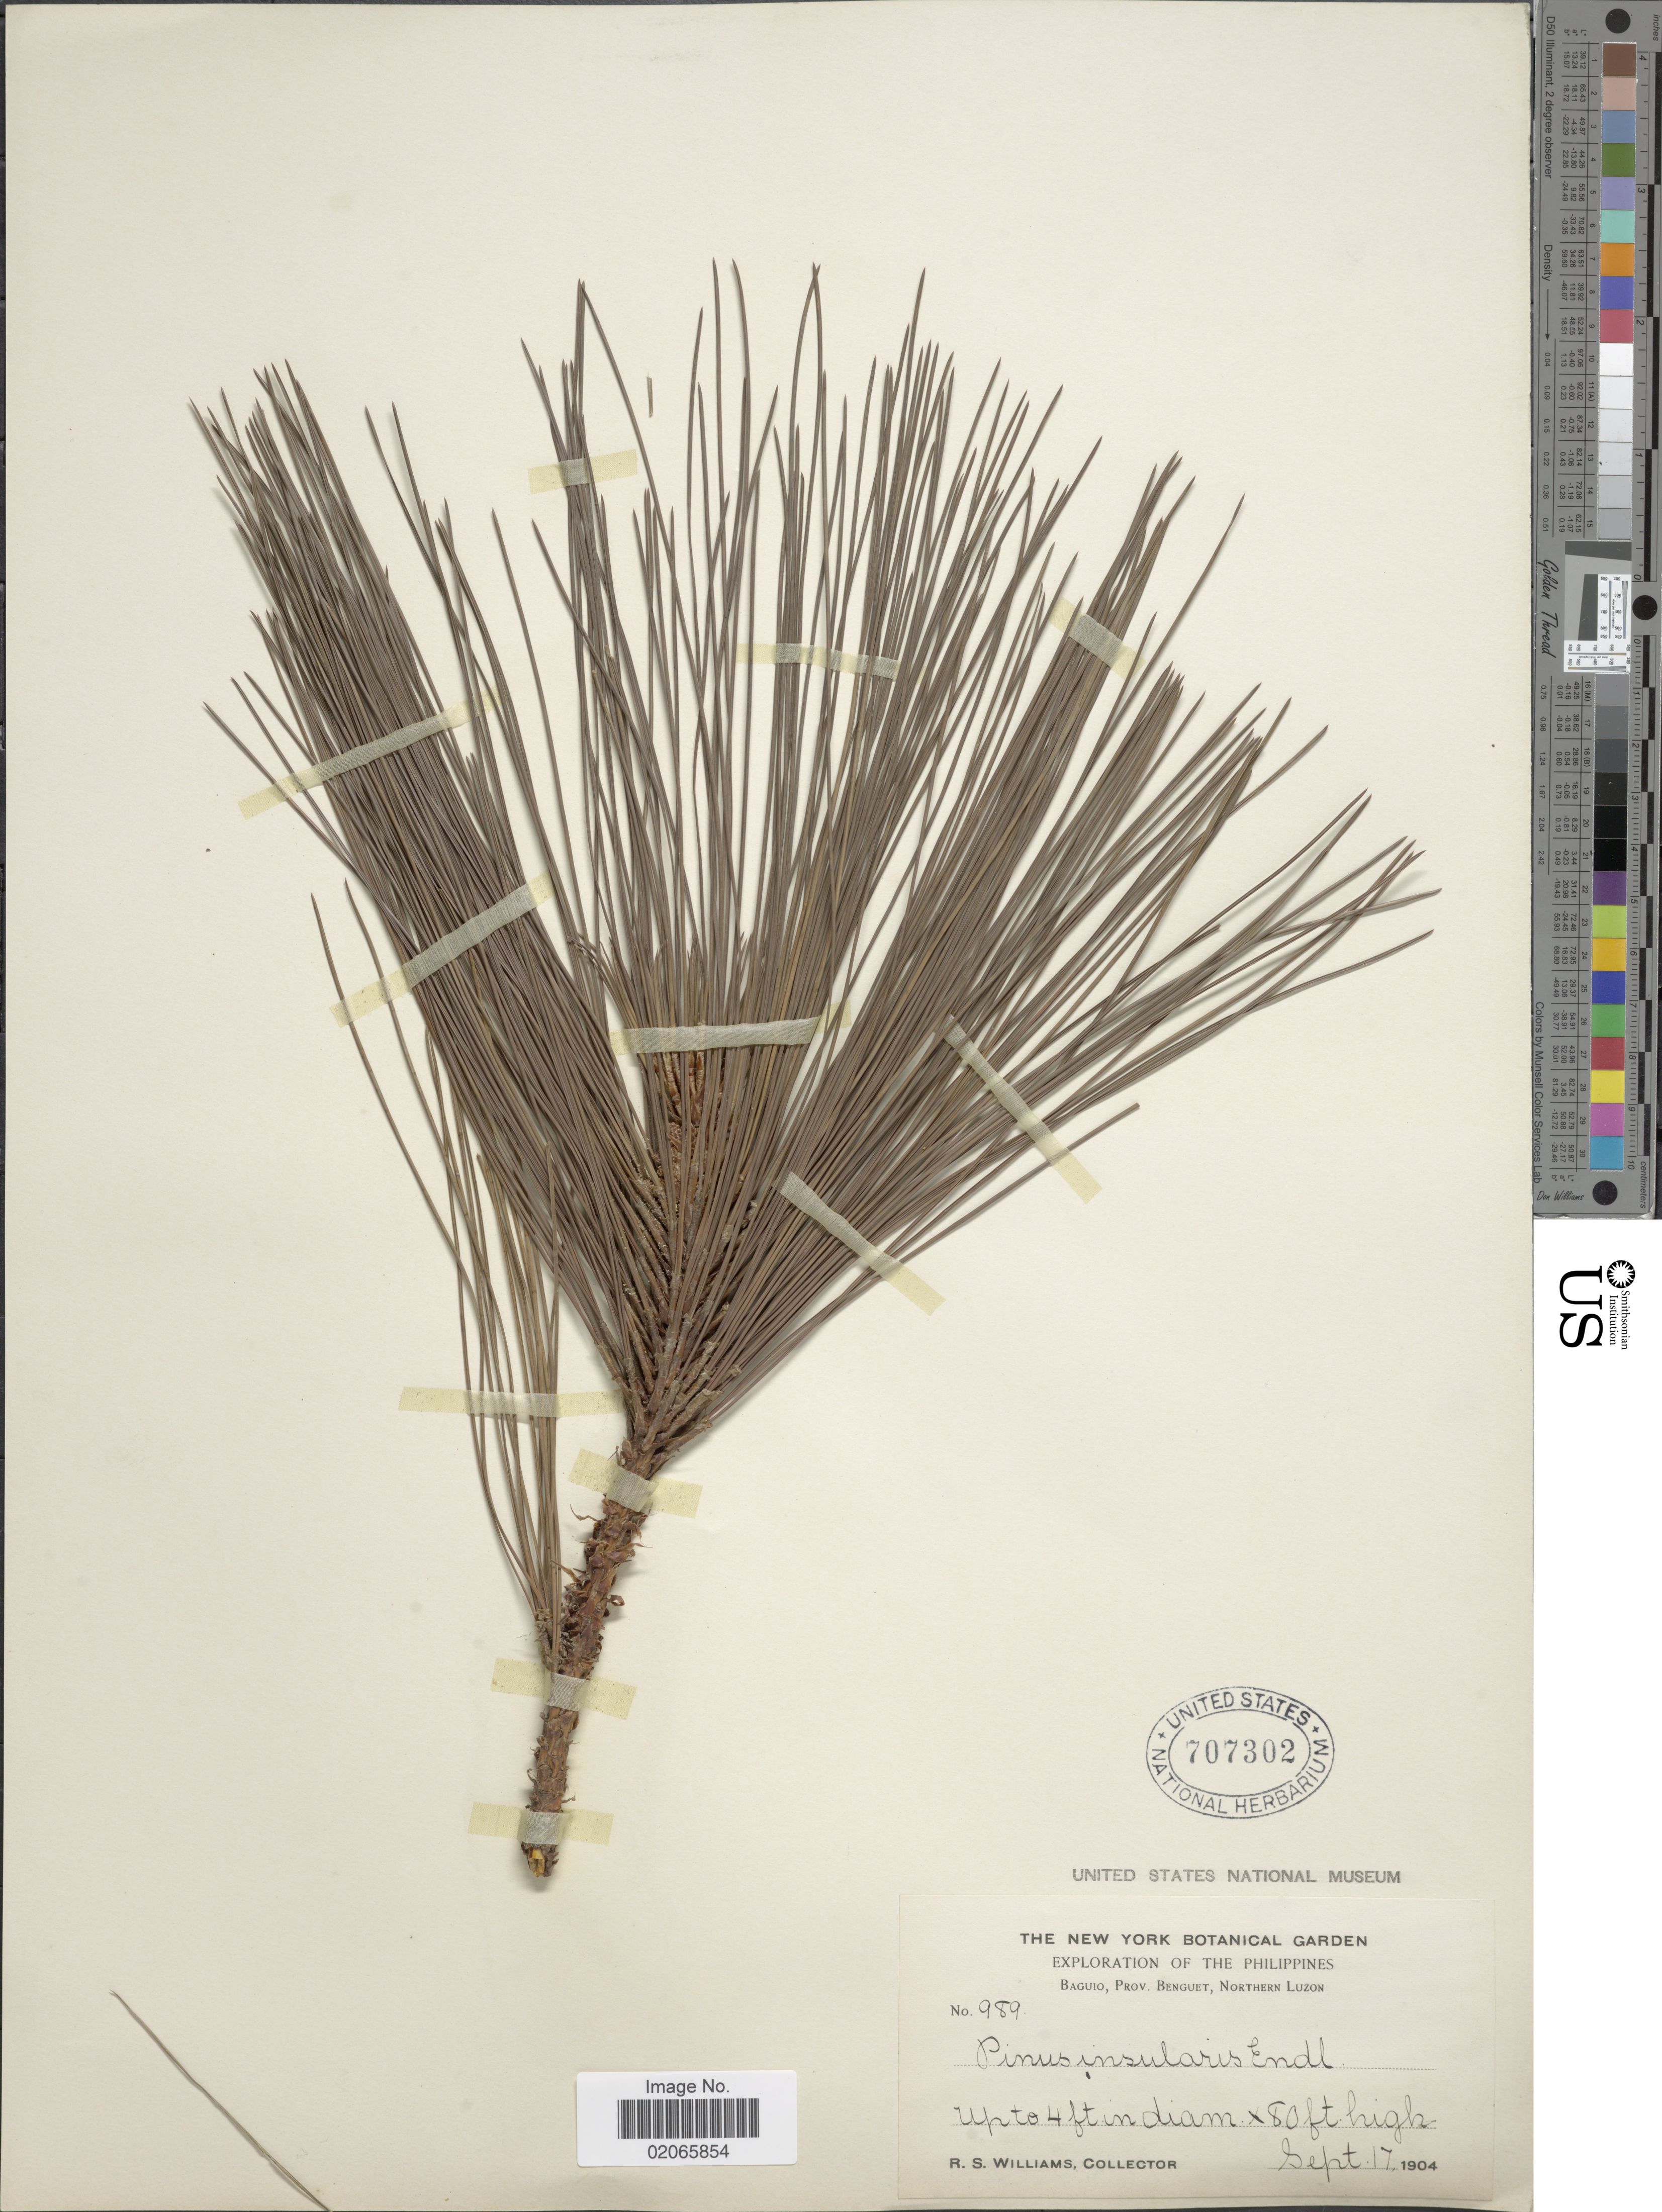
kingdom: Plantae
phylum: Tracheophyta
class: Pinopsida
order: Pinales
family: Pinaceae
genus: Pinus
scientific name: Pinus insularis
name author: Endl.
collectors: R. S. Williams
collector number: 989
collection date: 1904-09-17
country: Philippines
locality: Baguio, Prov. Benguet, Northern Luzon.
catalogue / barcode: US 707302